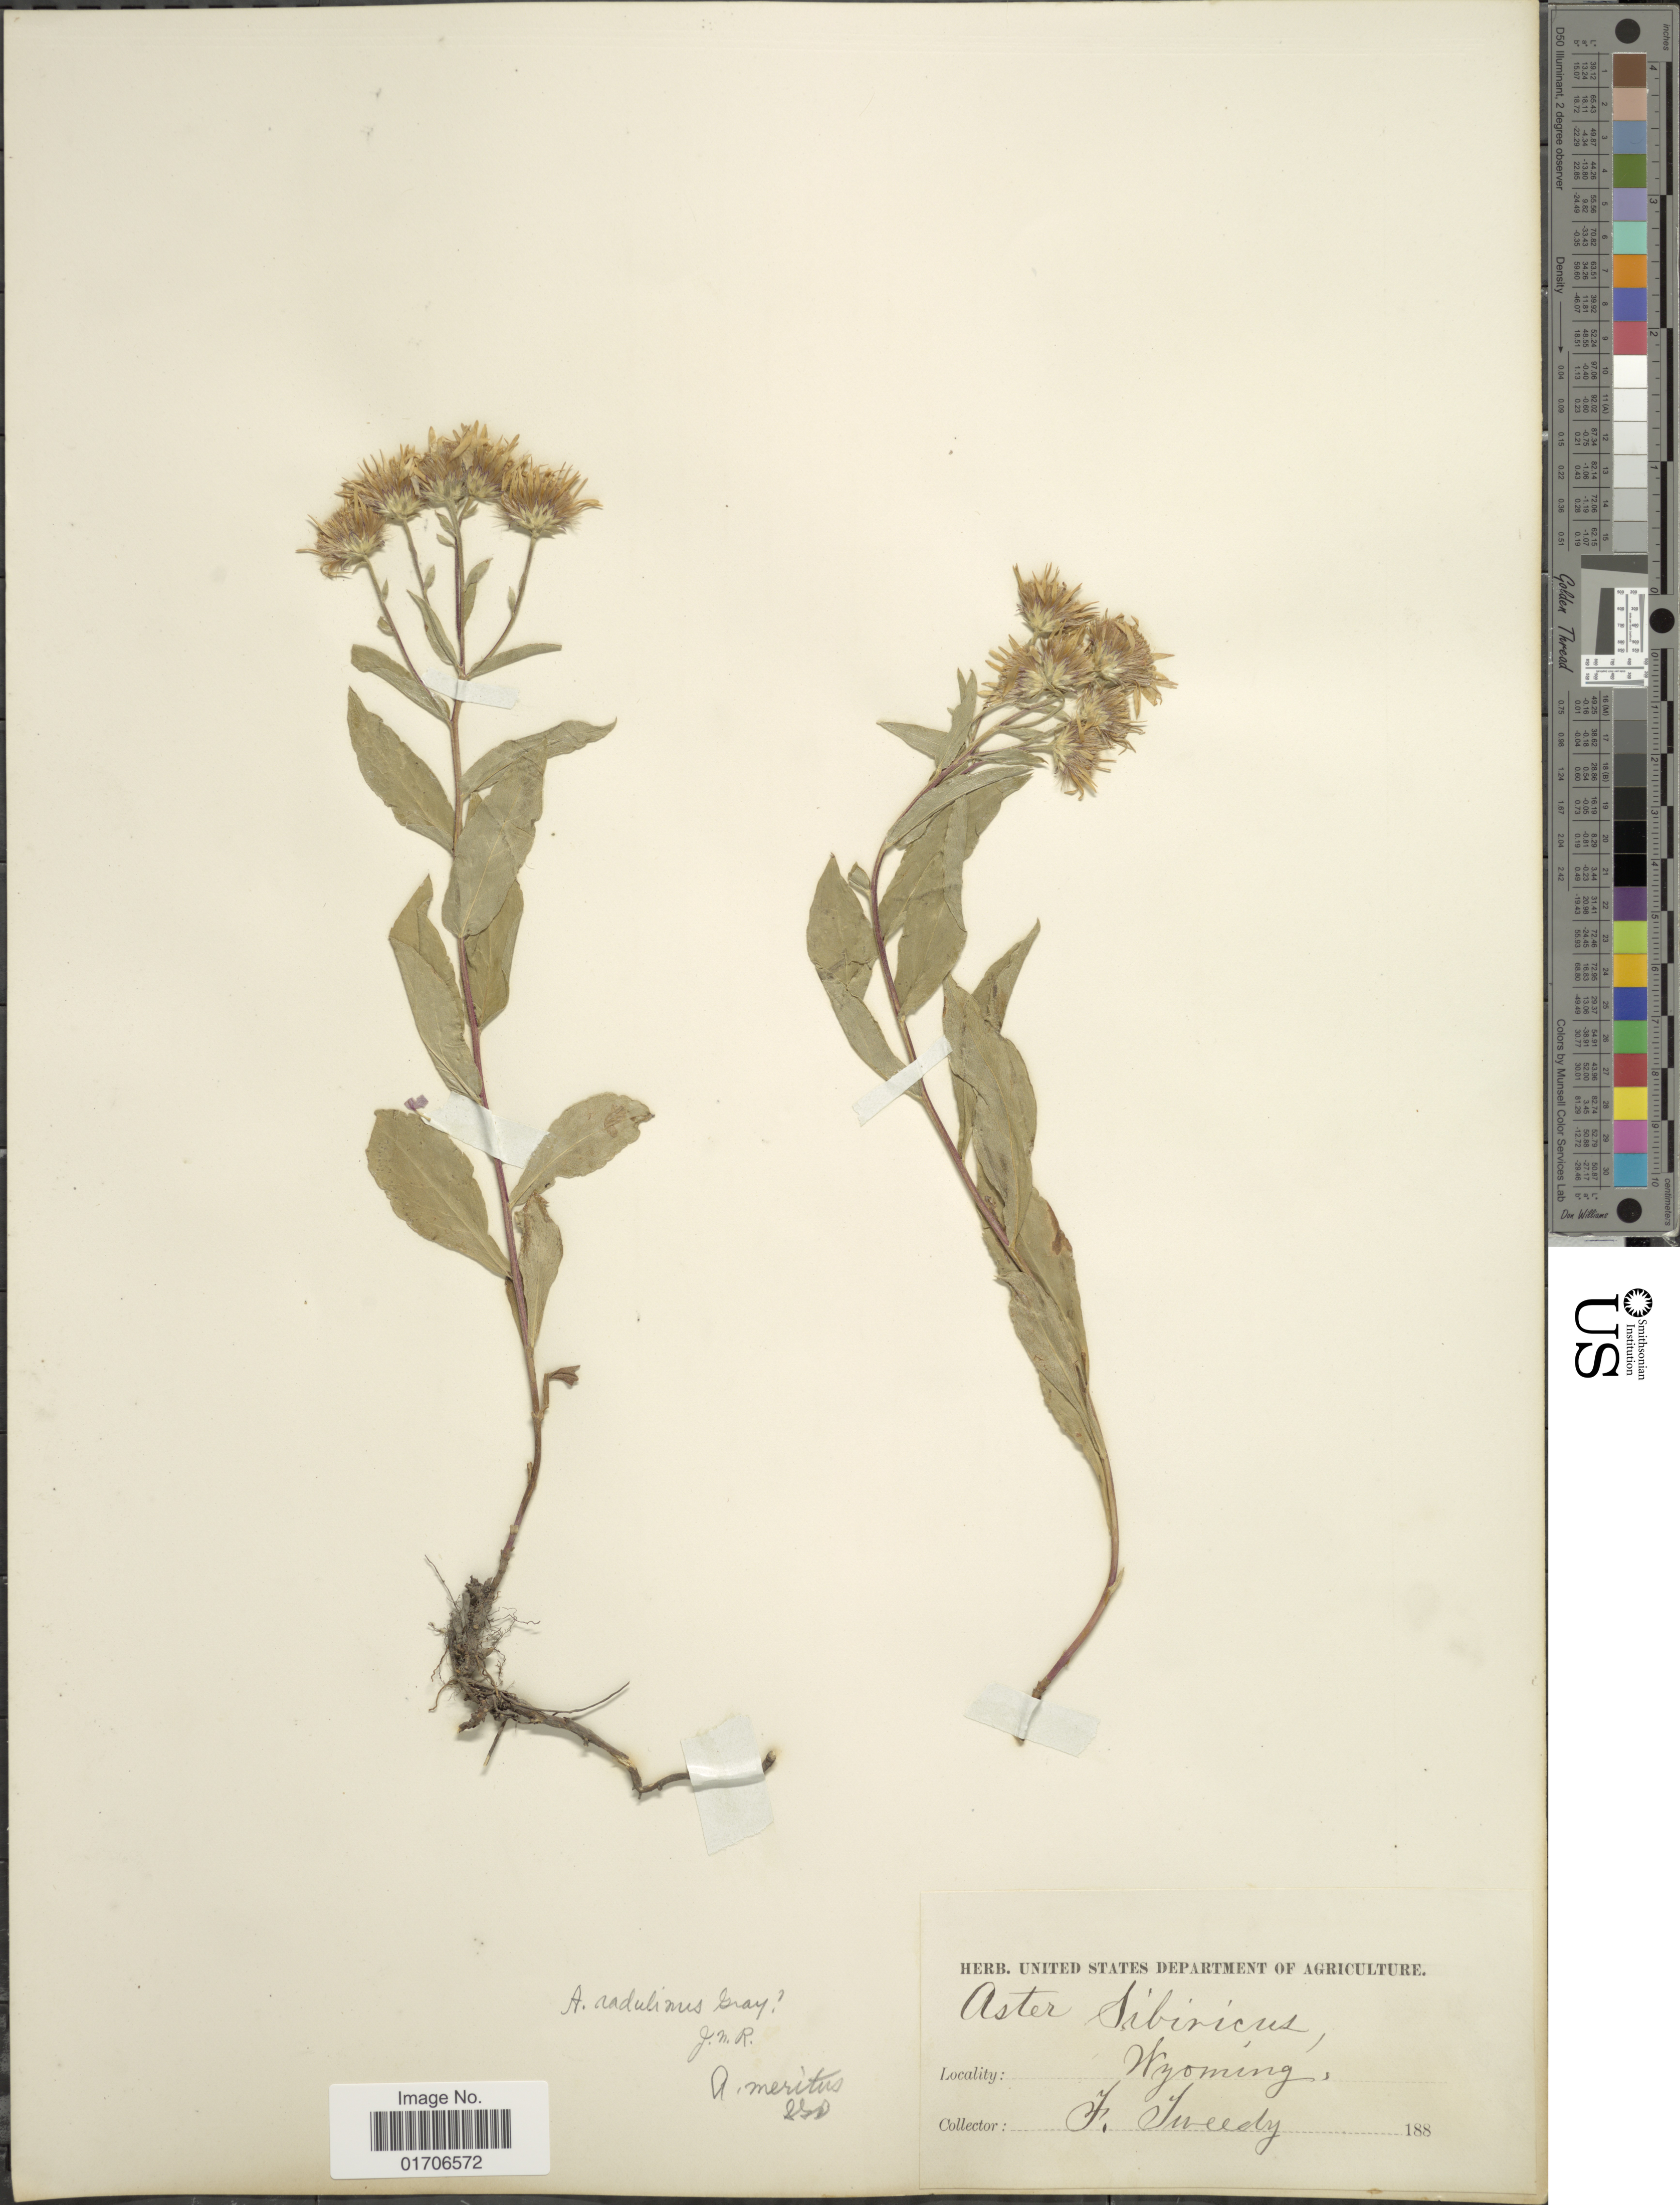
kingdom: Plantae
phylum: Tracheophyta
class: Magnoliopsida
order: Asterales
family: Asteraceae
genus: Eurybia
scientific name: Eurybia merita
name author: (A. Nelson) G.L. Nesom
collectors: F. Tweedy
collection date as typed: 188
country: United States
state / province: Wyoming